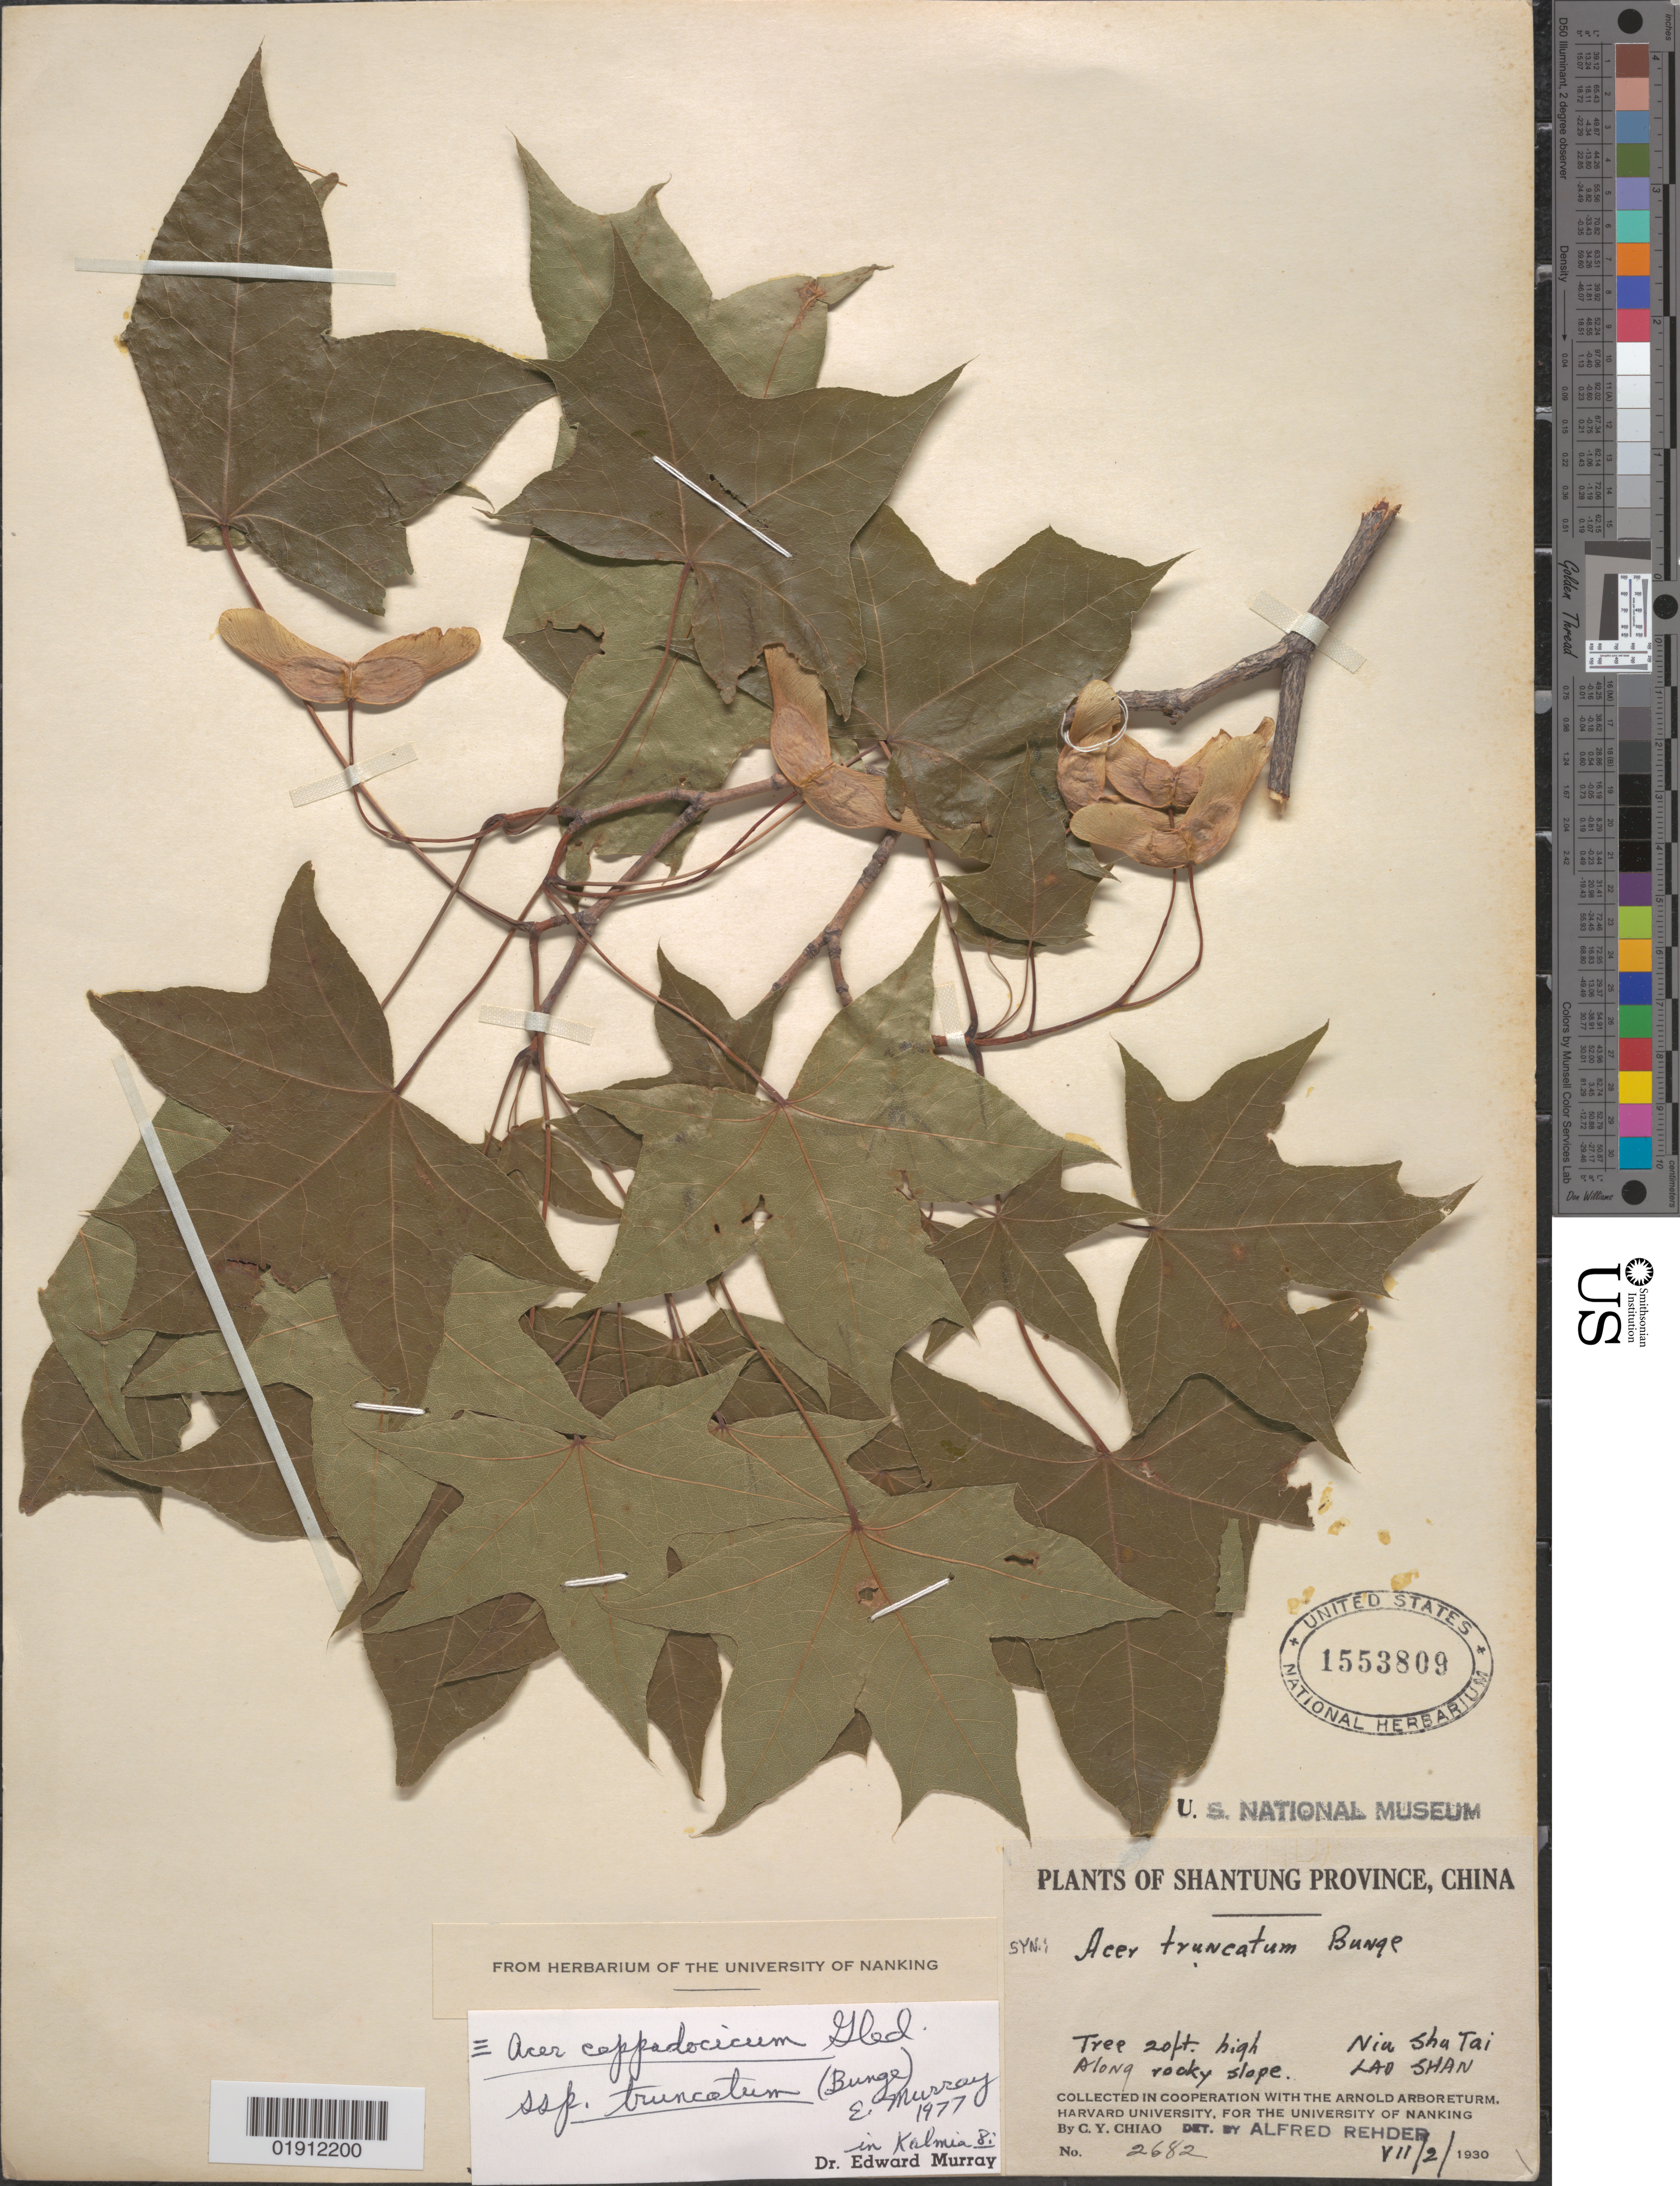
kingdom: Plantae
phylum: Tracheophyta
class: Magnoliopsida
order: Sapindales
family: Sapindaceae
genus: Acer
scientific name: Acer cappadocicum subsp. truncatum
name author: (Bunge) A.E. Murray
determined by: Murray, Edward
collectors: C. Y. Chiao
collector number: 2682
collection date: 1930-07-02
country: China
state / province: Shandong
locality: Shantung [Shandong] Province. Niu Shu Tai. Lao Shan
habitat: Along rocky slope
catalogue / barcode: US 1553809